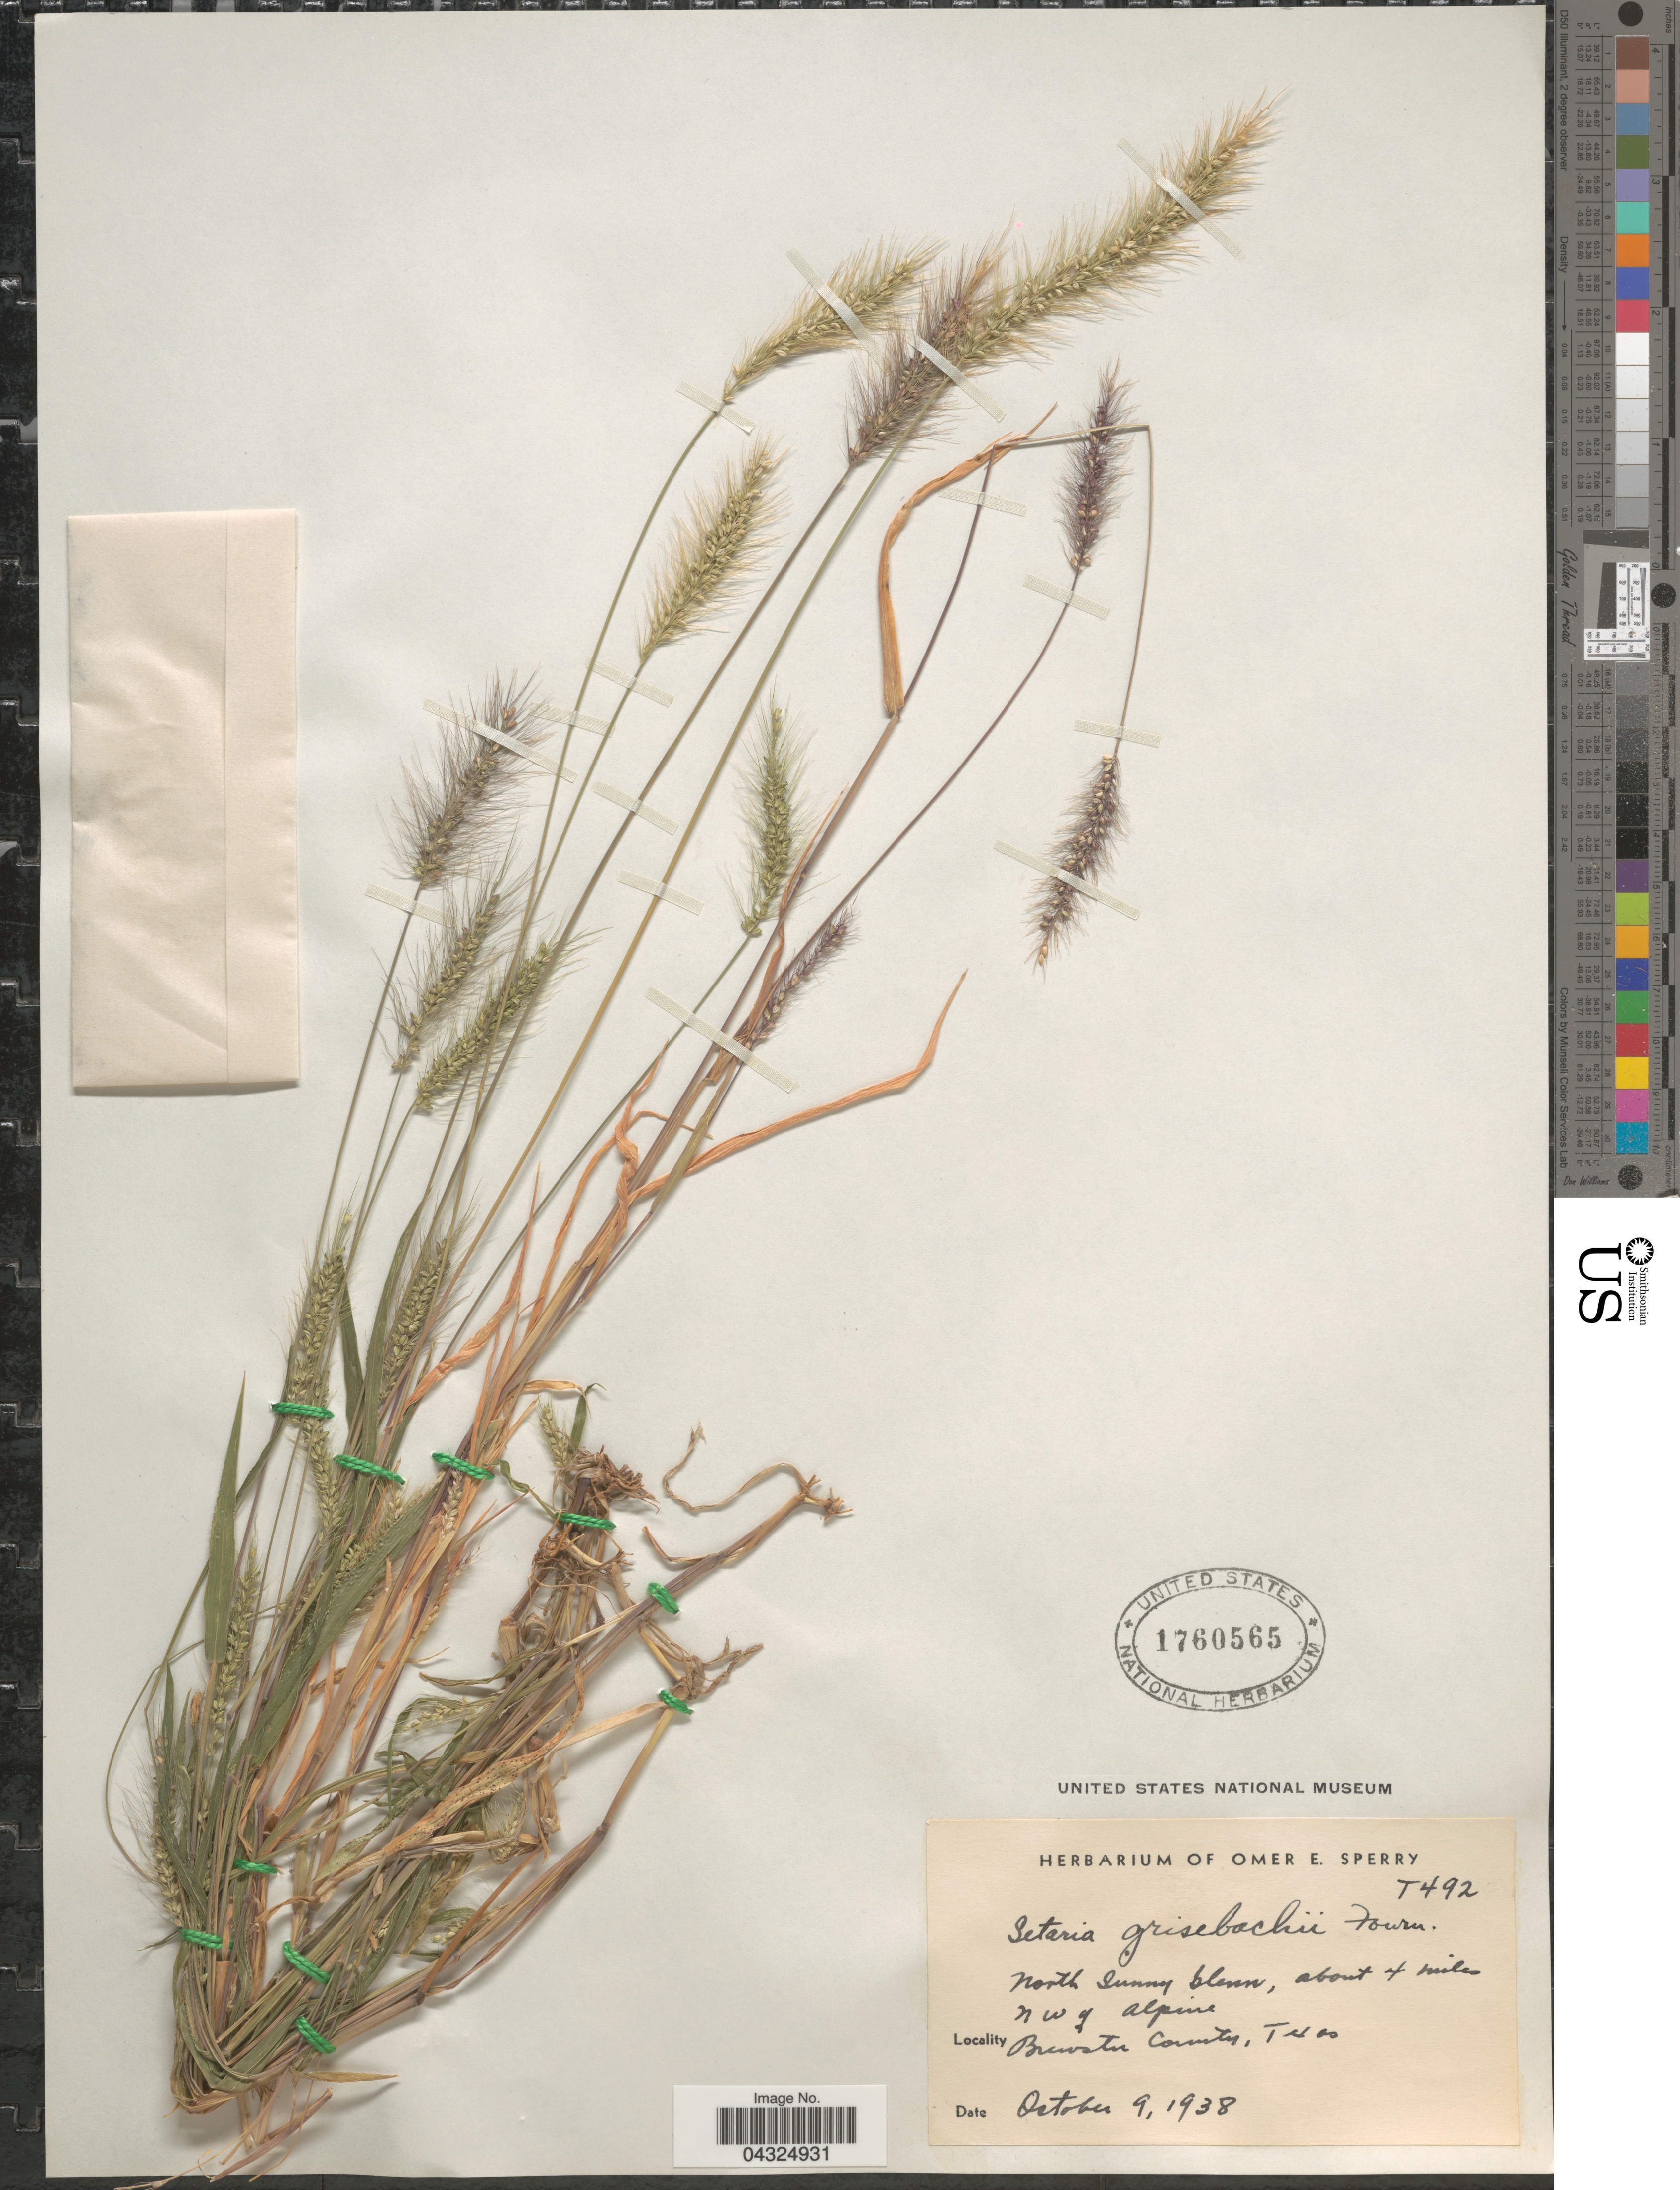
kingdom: Plantae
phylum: Tracheophyta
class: Liliopsida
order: Poales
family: Poaceae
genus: Setaria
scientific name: Setaria grisebachii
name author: E. Fourn.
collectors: ex. herb. Omer E. Sperry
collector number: T492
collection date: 1938-10-09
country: United States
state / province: Texas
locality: North Sunny Glenn, about 4 miles N W of Alpine. Brewster County.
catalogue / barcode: US 1760565